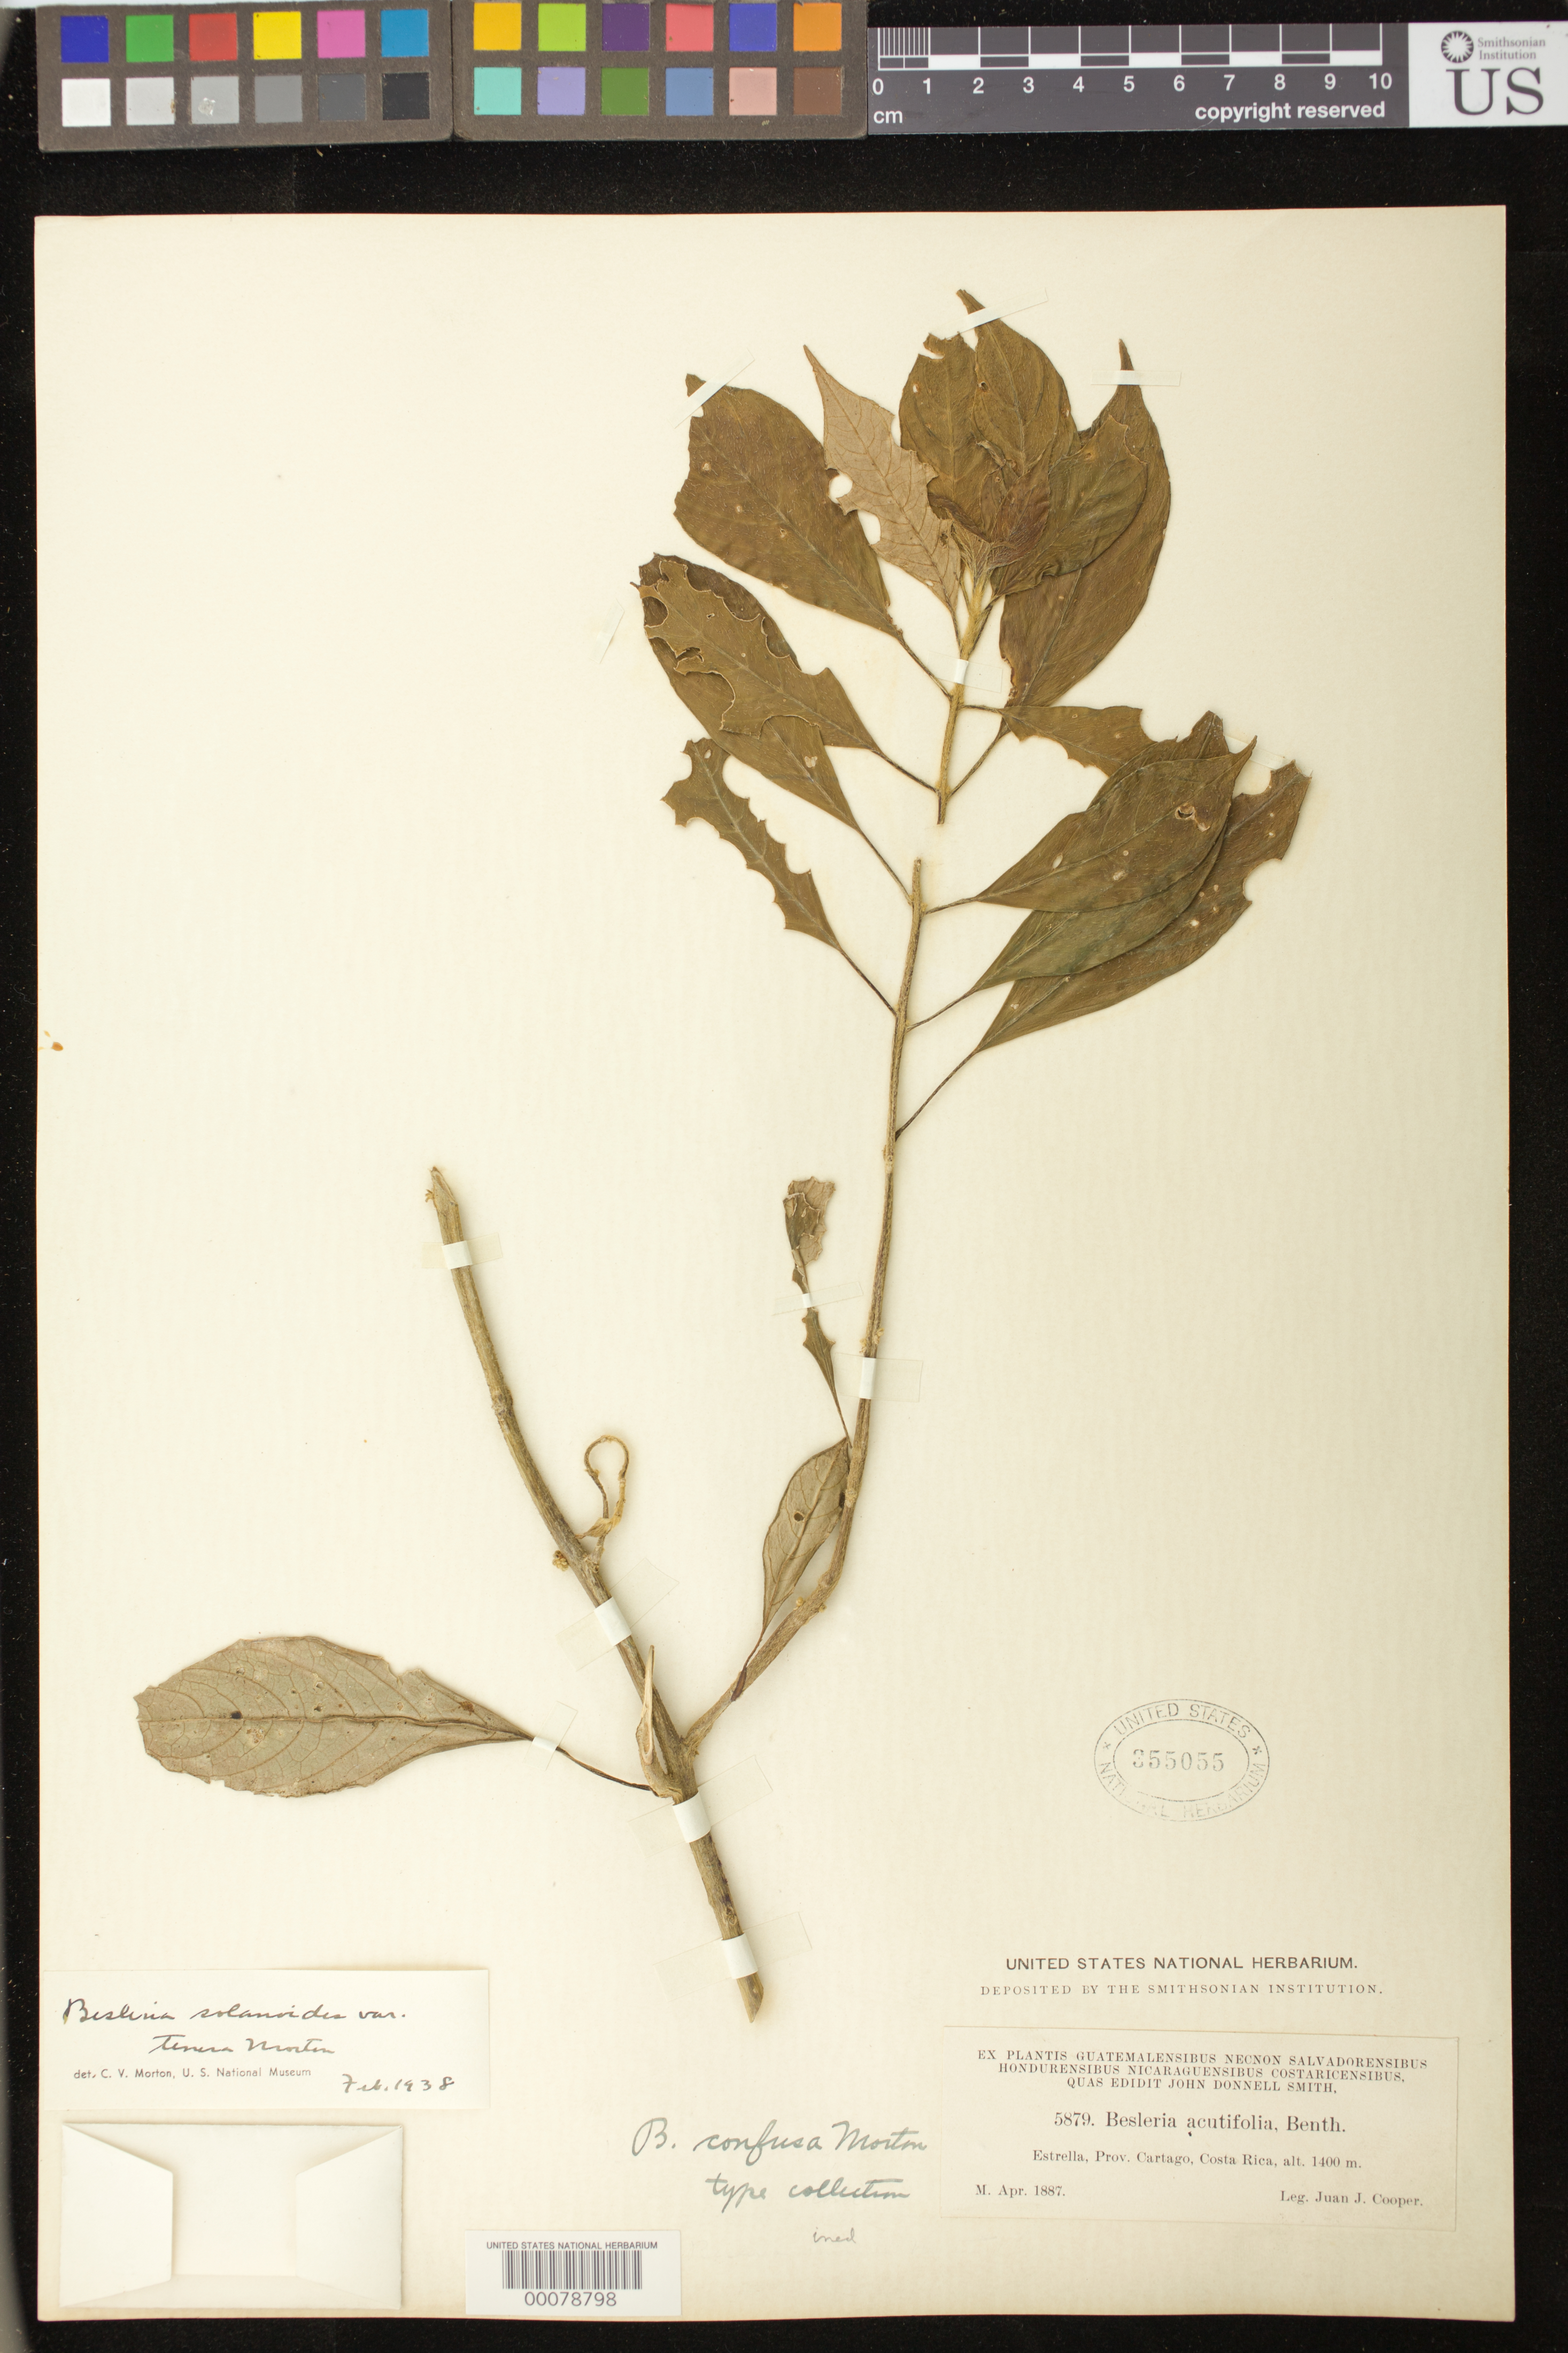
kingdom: Plantae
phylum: Tracheophyta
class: Magnoliopsida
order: Lamiales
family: Gesneriaceae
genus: Besleria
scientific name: Besleria solanoides var. tenera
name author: C.V. Morton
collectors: J. J. Cooper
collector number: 5879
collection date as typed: Apr 1887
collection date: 1887-04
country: Costa Rica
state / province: Cartago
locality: Estrella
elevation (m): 1400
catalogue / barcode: US 355055